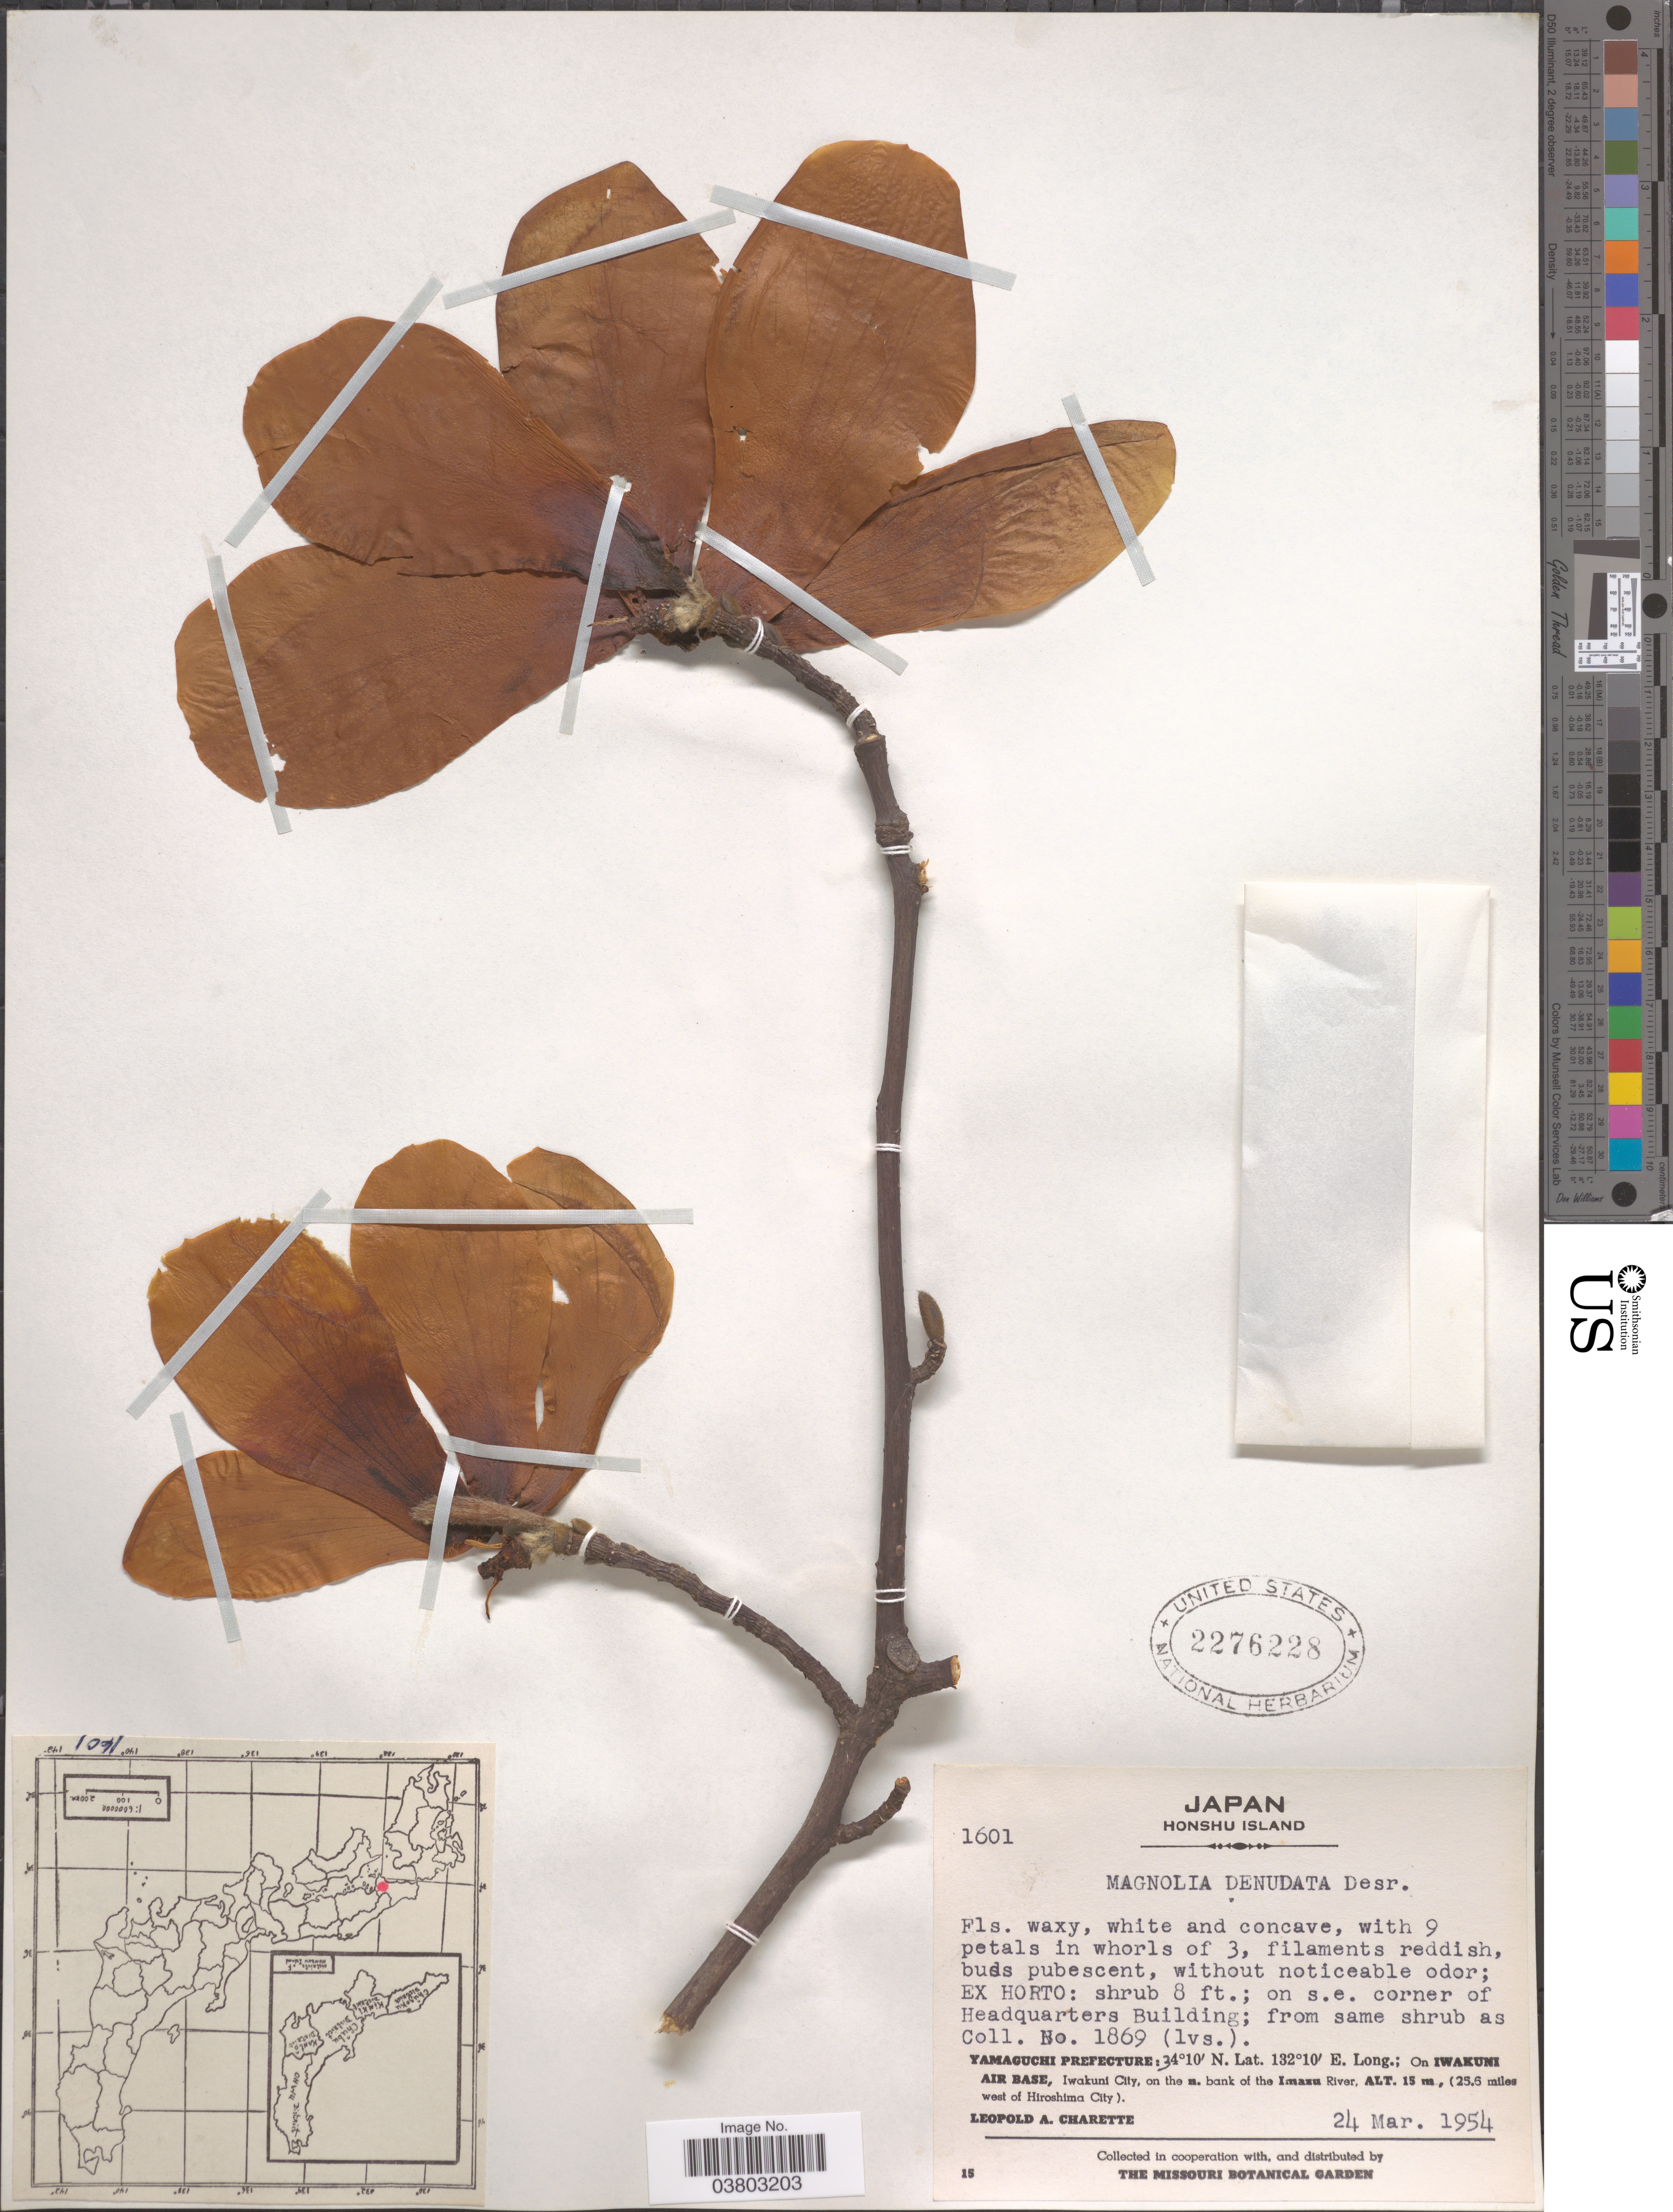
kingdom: Plantae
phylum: Tracheophyta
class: Magnoliopsida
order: Magnoliales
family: Magnoliaceae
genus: Magnolia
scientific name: Magnolia denudata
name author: Desr.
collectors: L. A. Charette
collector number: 1601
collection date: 1954-03-24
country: Japan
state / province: Yamaguti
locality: Honshu Island. Ex Horto: on s.e. corner of Headquarters Building. Yamaguchi Prefecture: On Iwakuni Air Base, Iwakuni City, on the n. bank Imaru River, (25.6 miles west of Hiroshima City).bank of the Nishiki River.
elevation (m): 15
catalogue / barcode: US 2276228